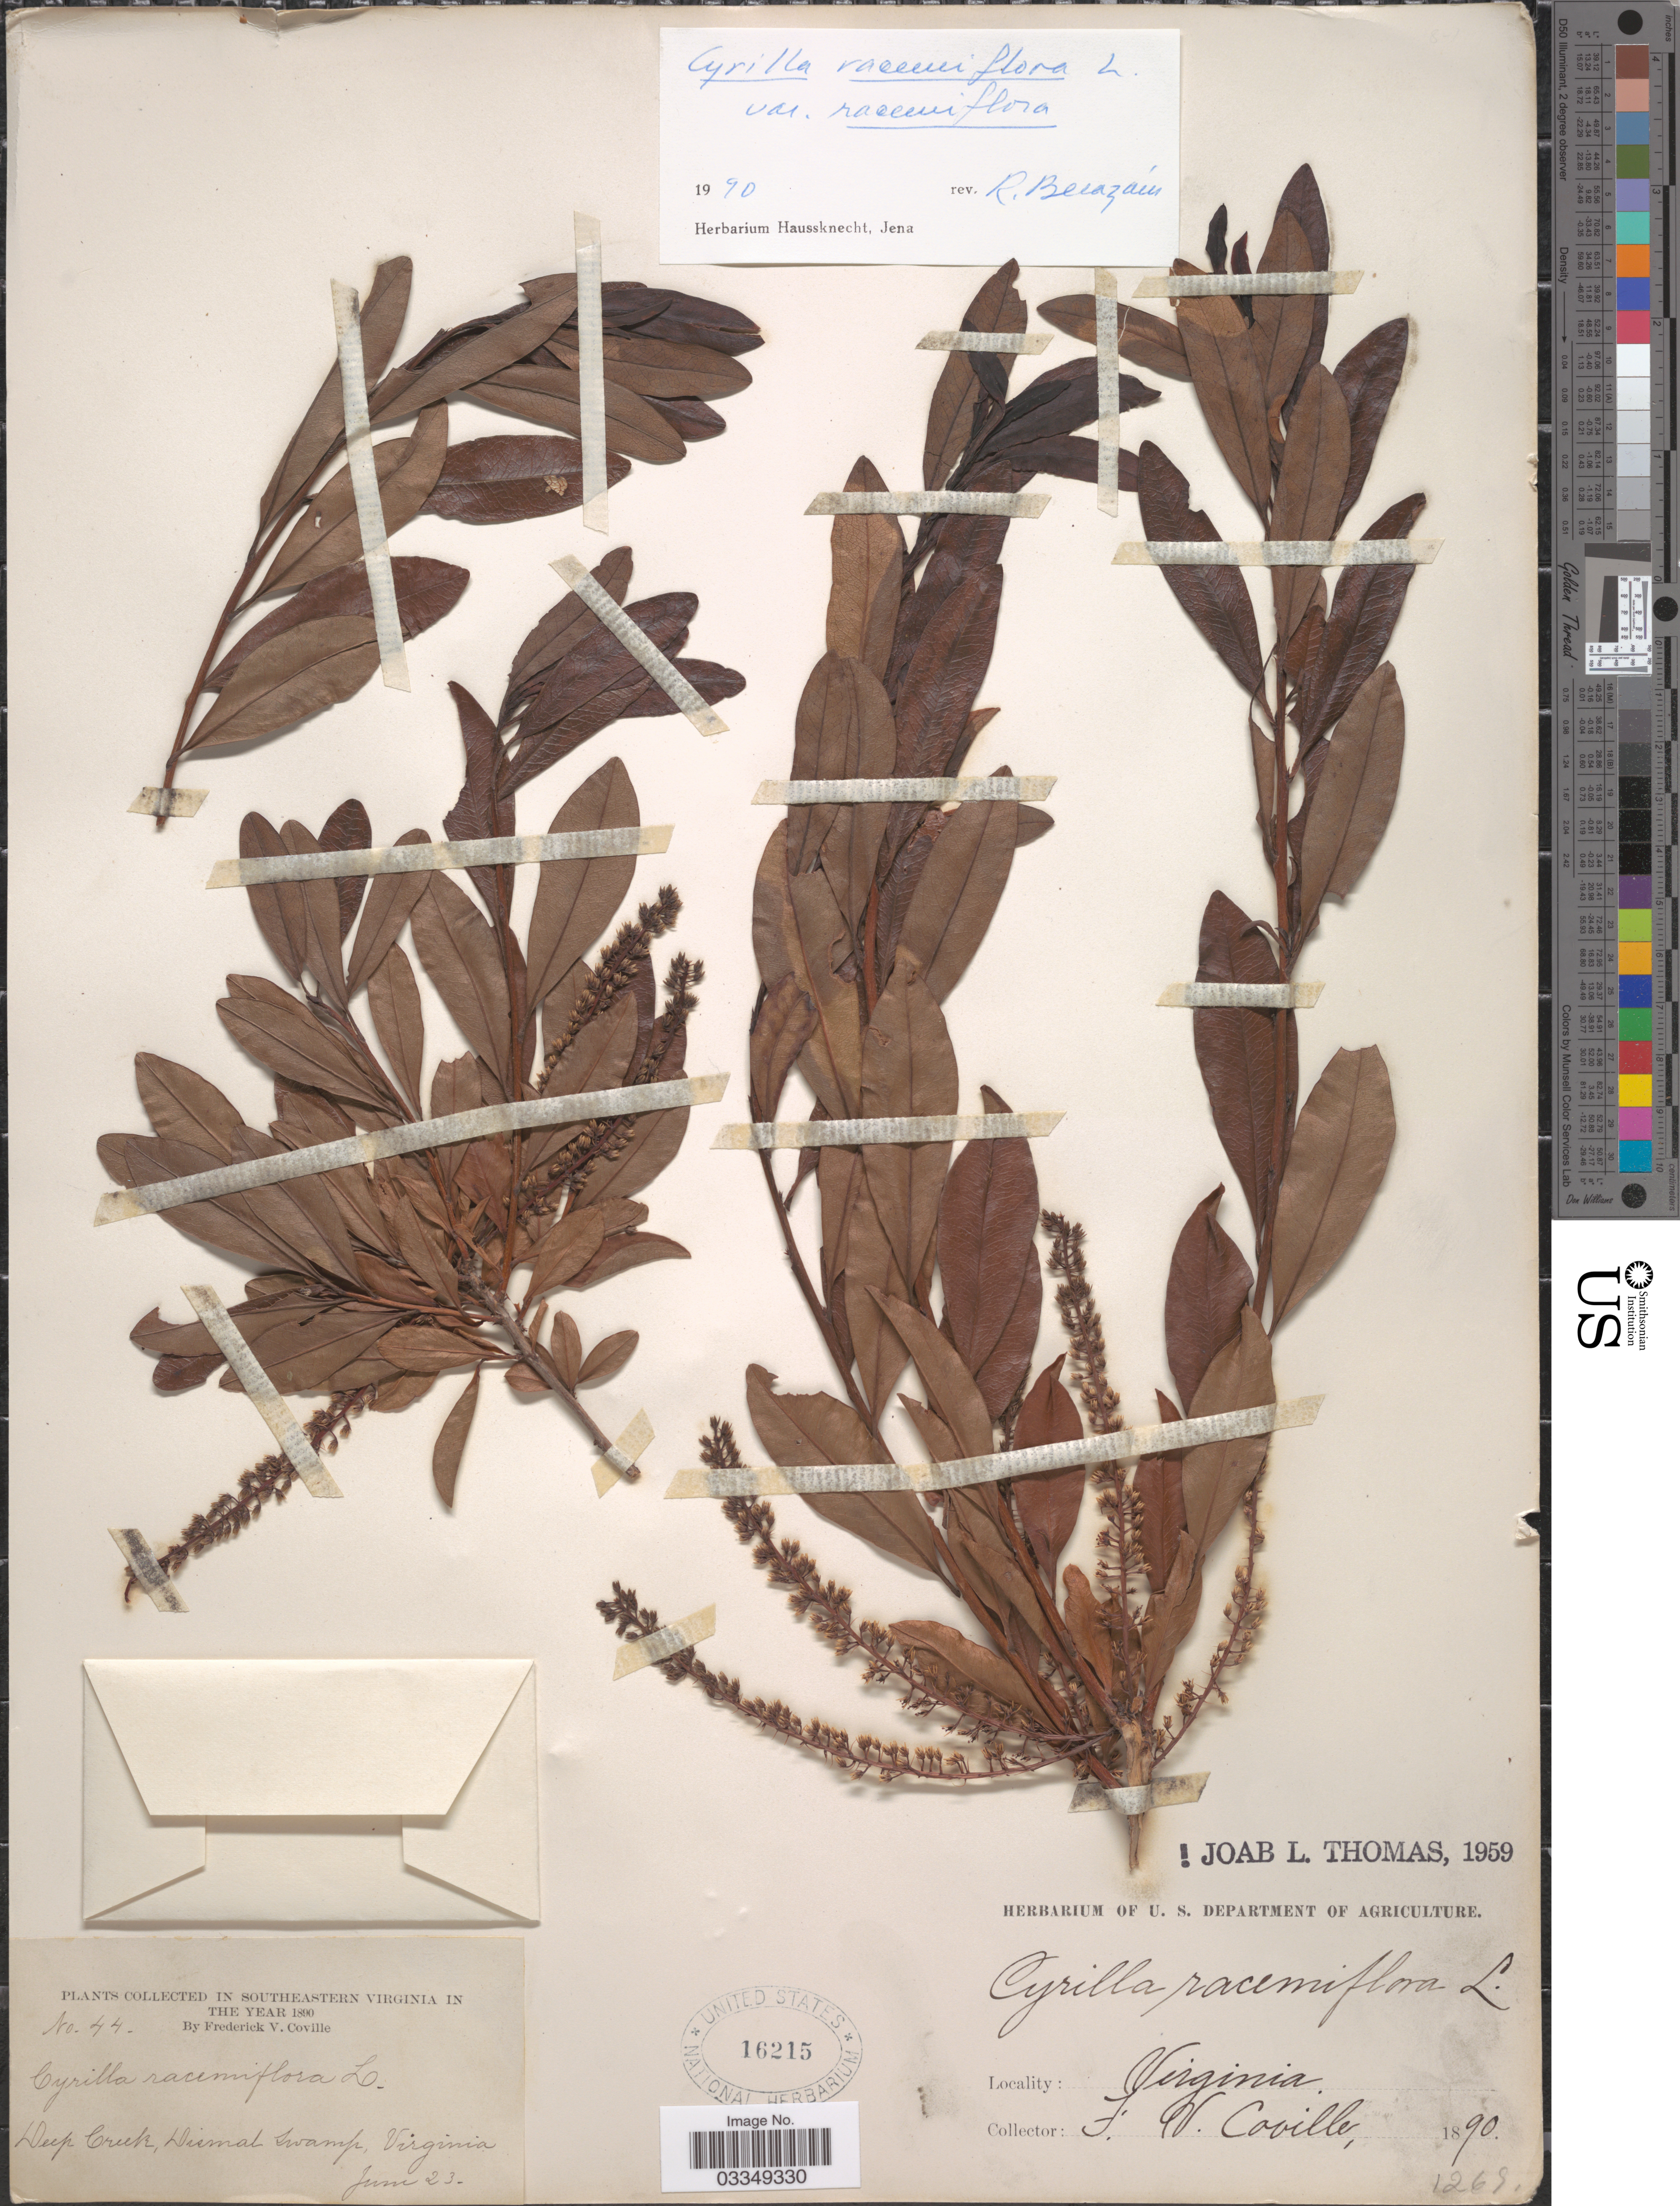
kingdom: Plantae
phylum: Tracheophyta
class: Magnoliopsida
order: Ericales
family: Cyrillaceae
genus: Cyrilla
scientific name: Cyrilla racemiflora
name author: L.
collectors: F. V. Coville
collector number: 44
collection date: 1890-06-23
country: United States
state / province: Virginia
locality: Southeastern Virginia. Deep Creek, Dismal Swamp.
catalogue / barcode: US 16215